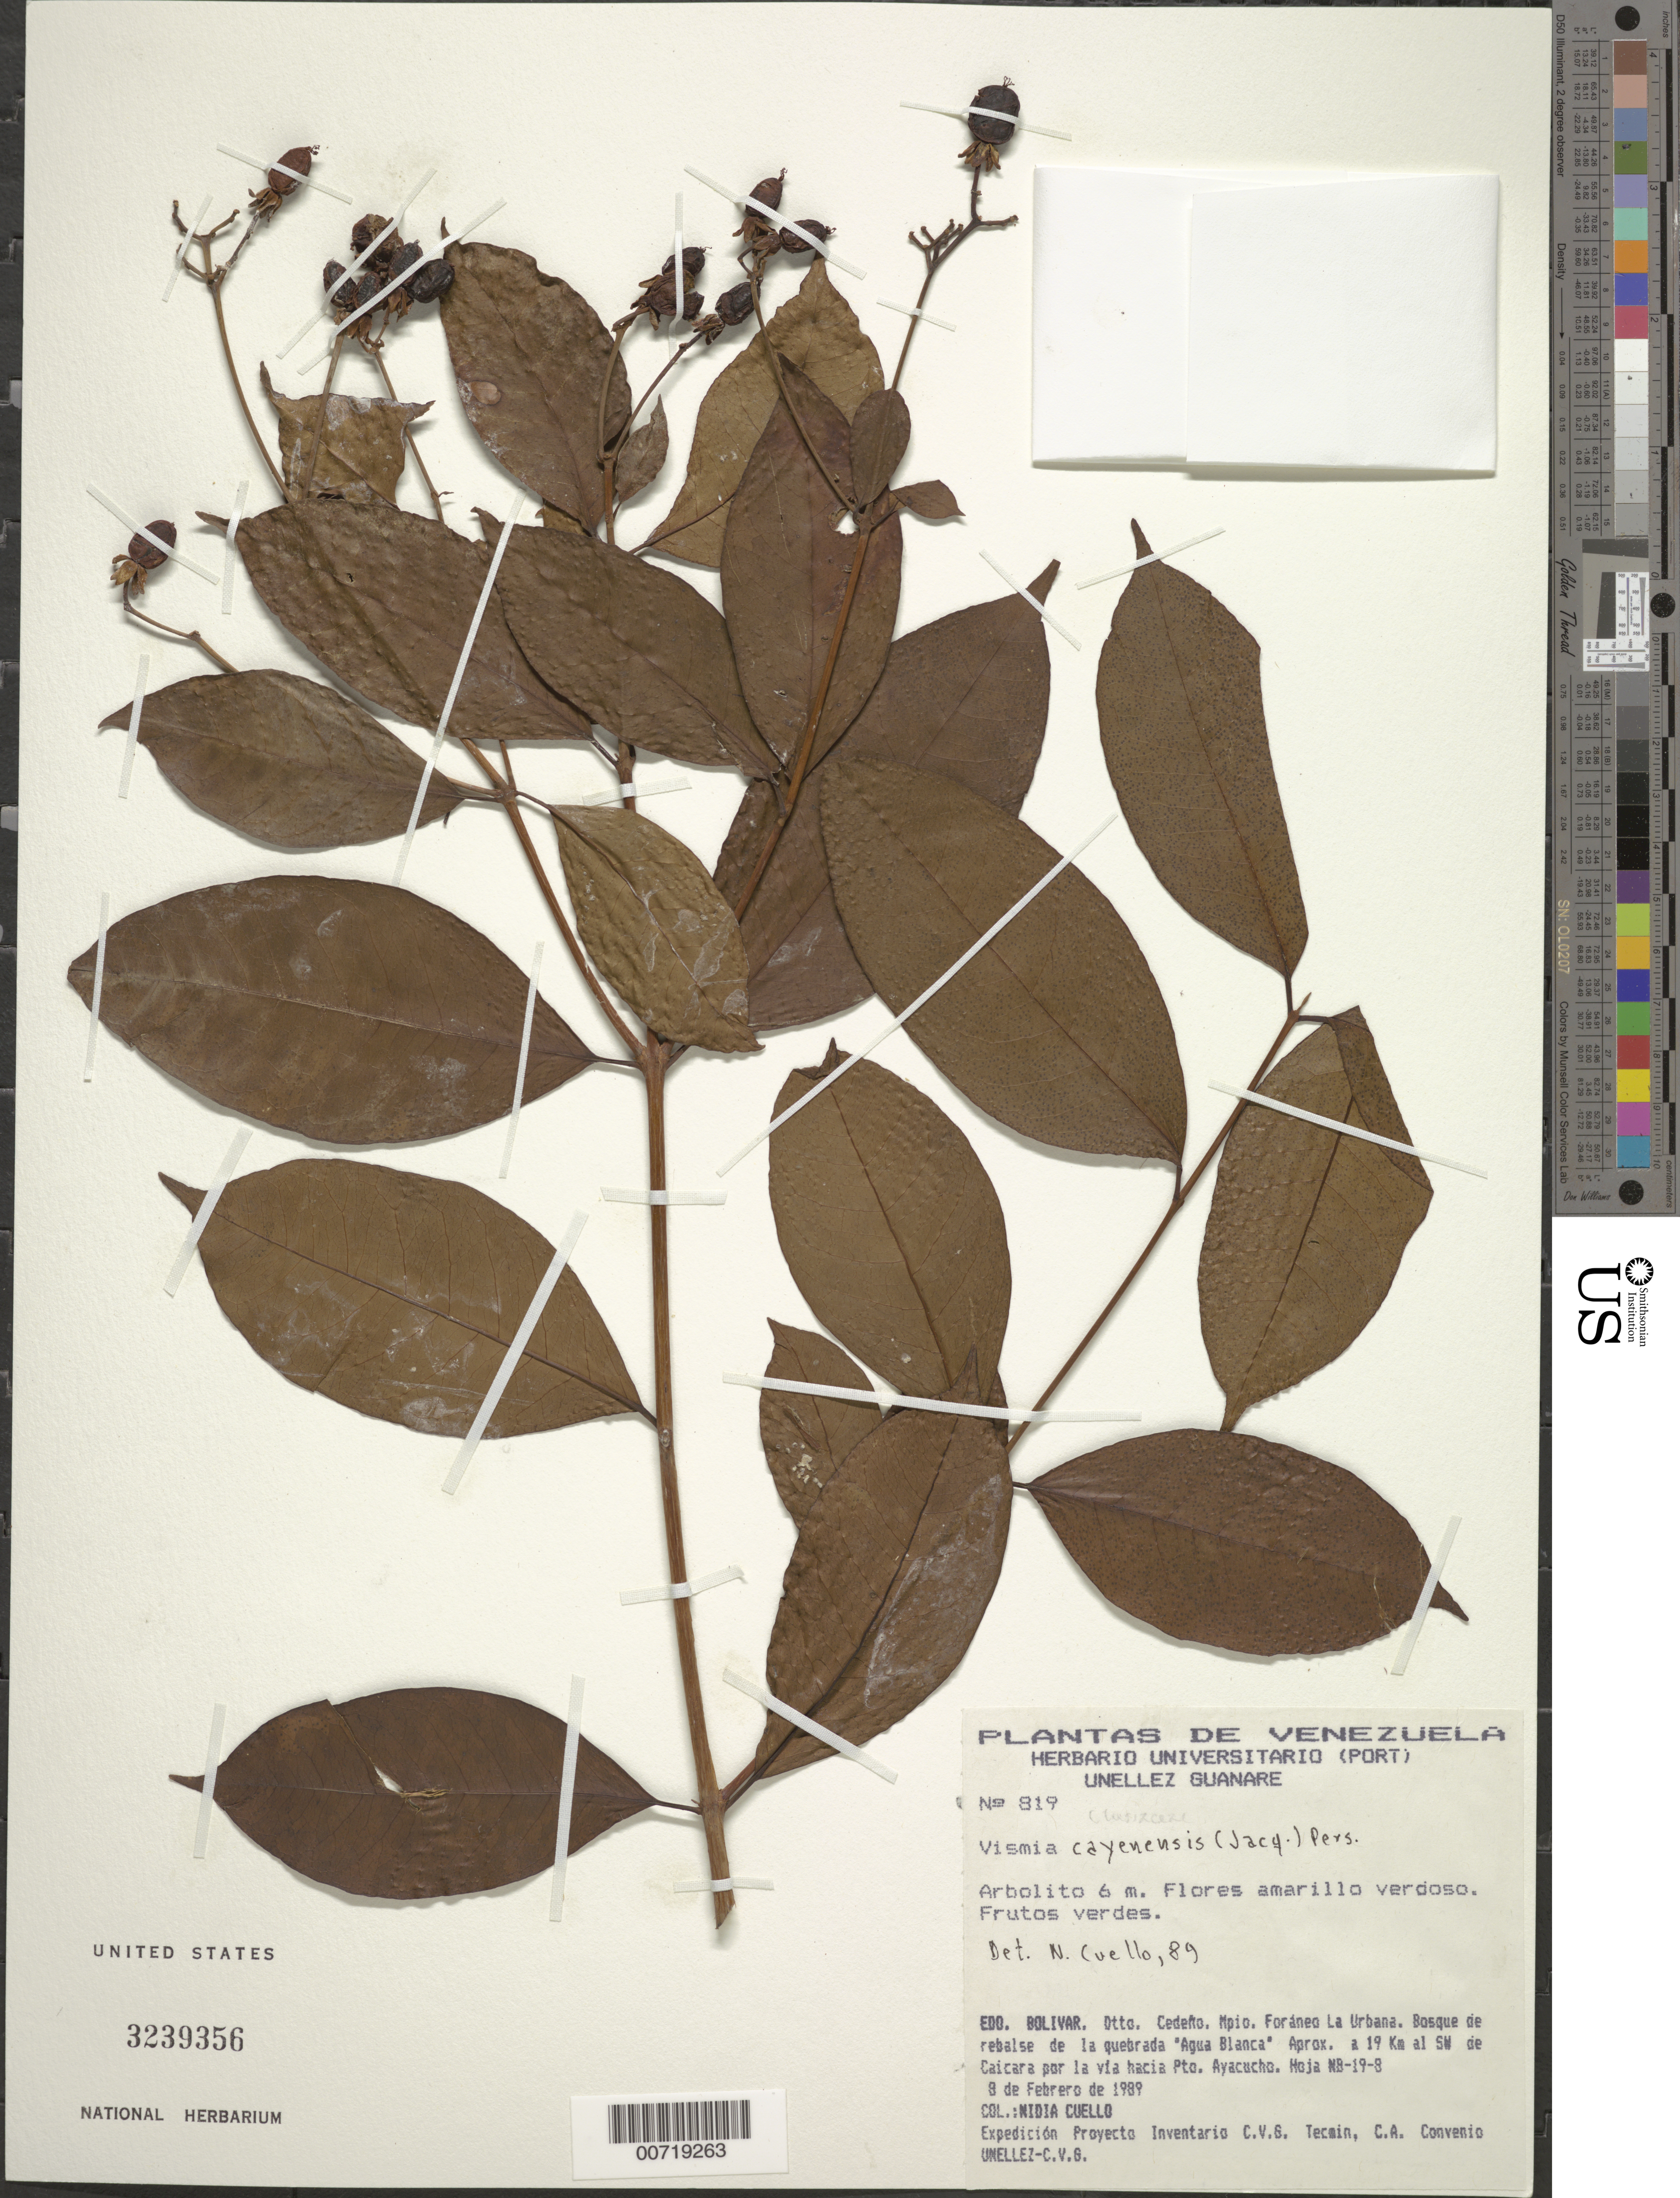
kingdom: Plantae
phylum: Tracheophyta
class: Magnoliopsida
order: Malpighiales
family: Hypericaceae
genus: Vismia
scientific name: Vismia cayennensis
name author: (Jacq.) Pers.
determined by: Cuello, Nidia L.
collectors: N. L. Cuello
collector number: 819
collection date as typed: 8-Feb-89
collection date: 1989-02-08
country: Venezuela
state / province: Bolívar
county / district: Cedeño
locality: Mun. Foráneo La Urbana, aprox. 19 km SW Caicara por la via hacia Pto. Ayacucho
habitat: Bosque rebalse de la quebrada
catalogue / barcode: US 3239356